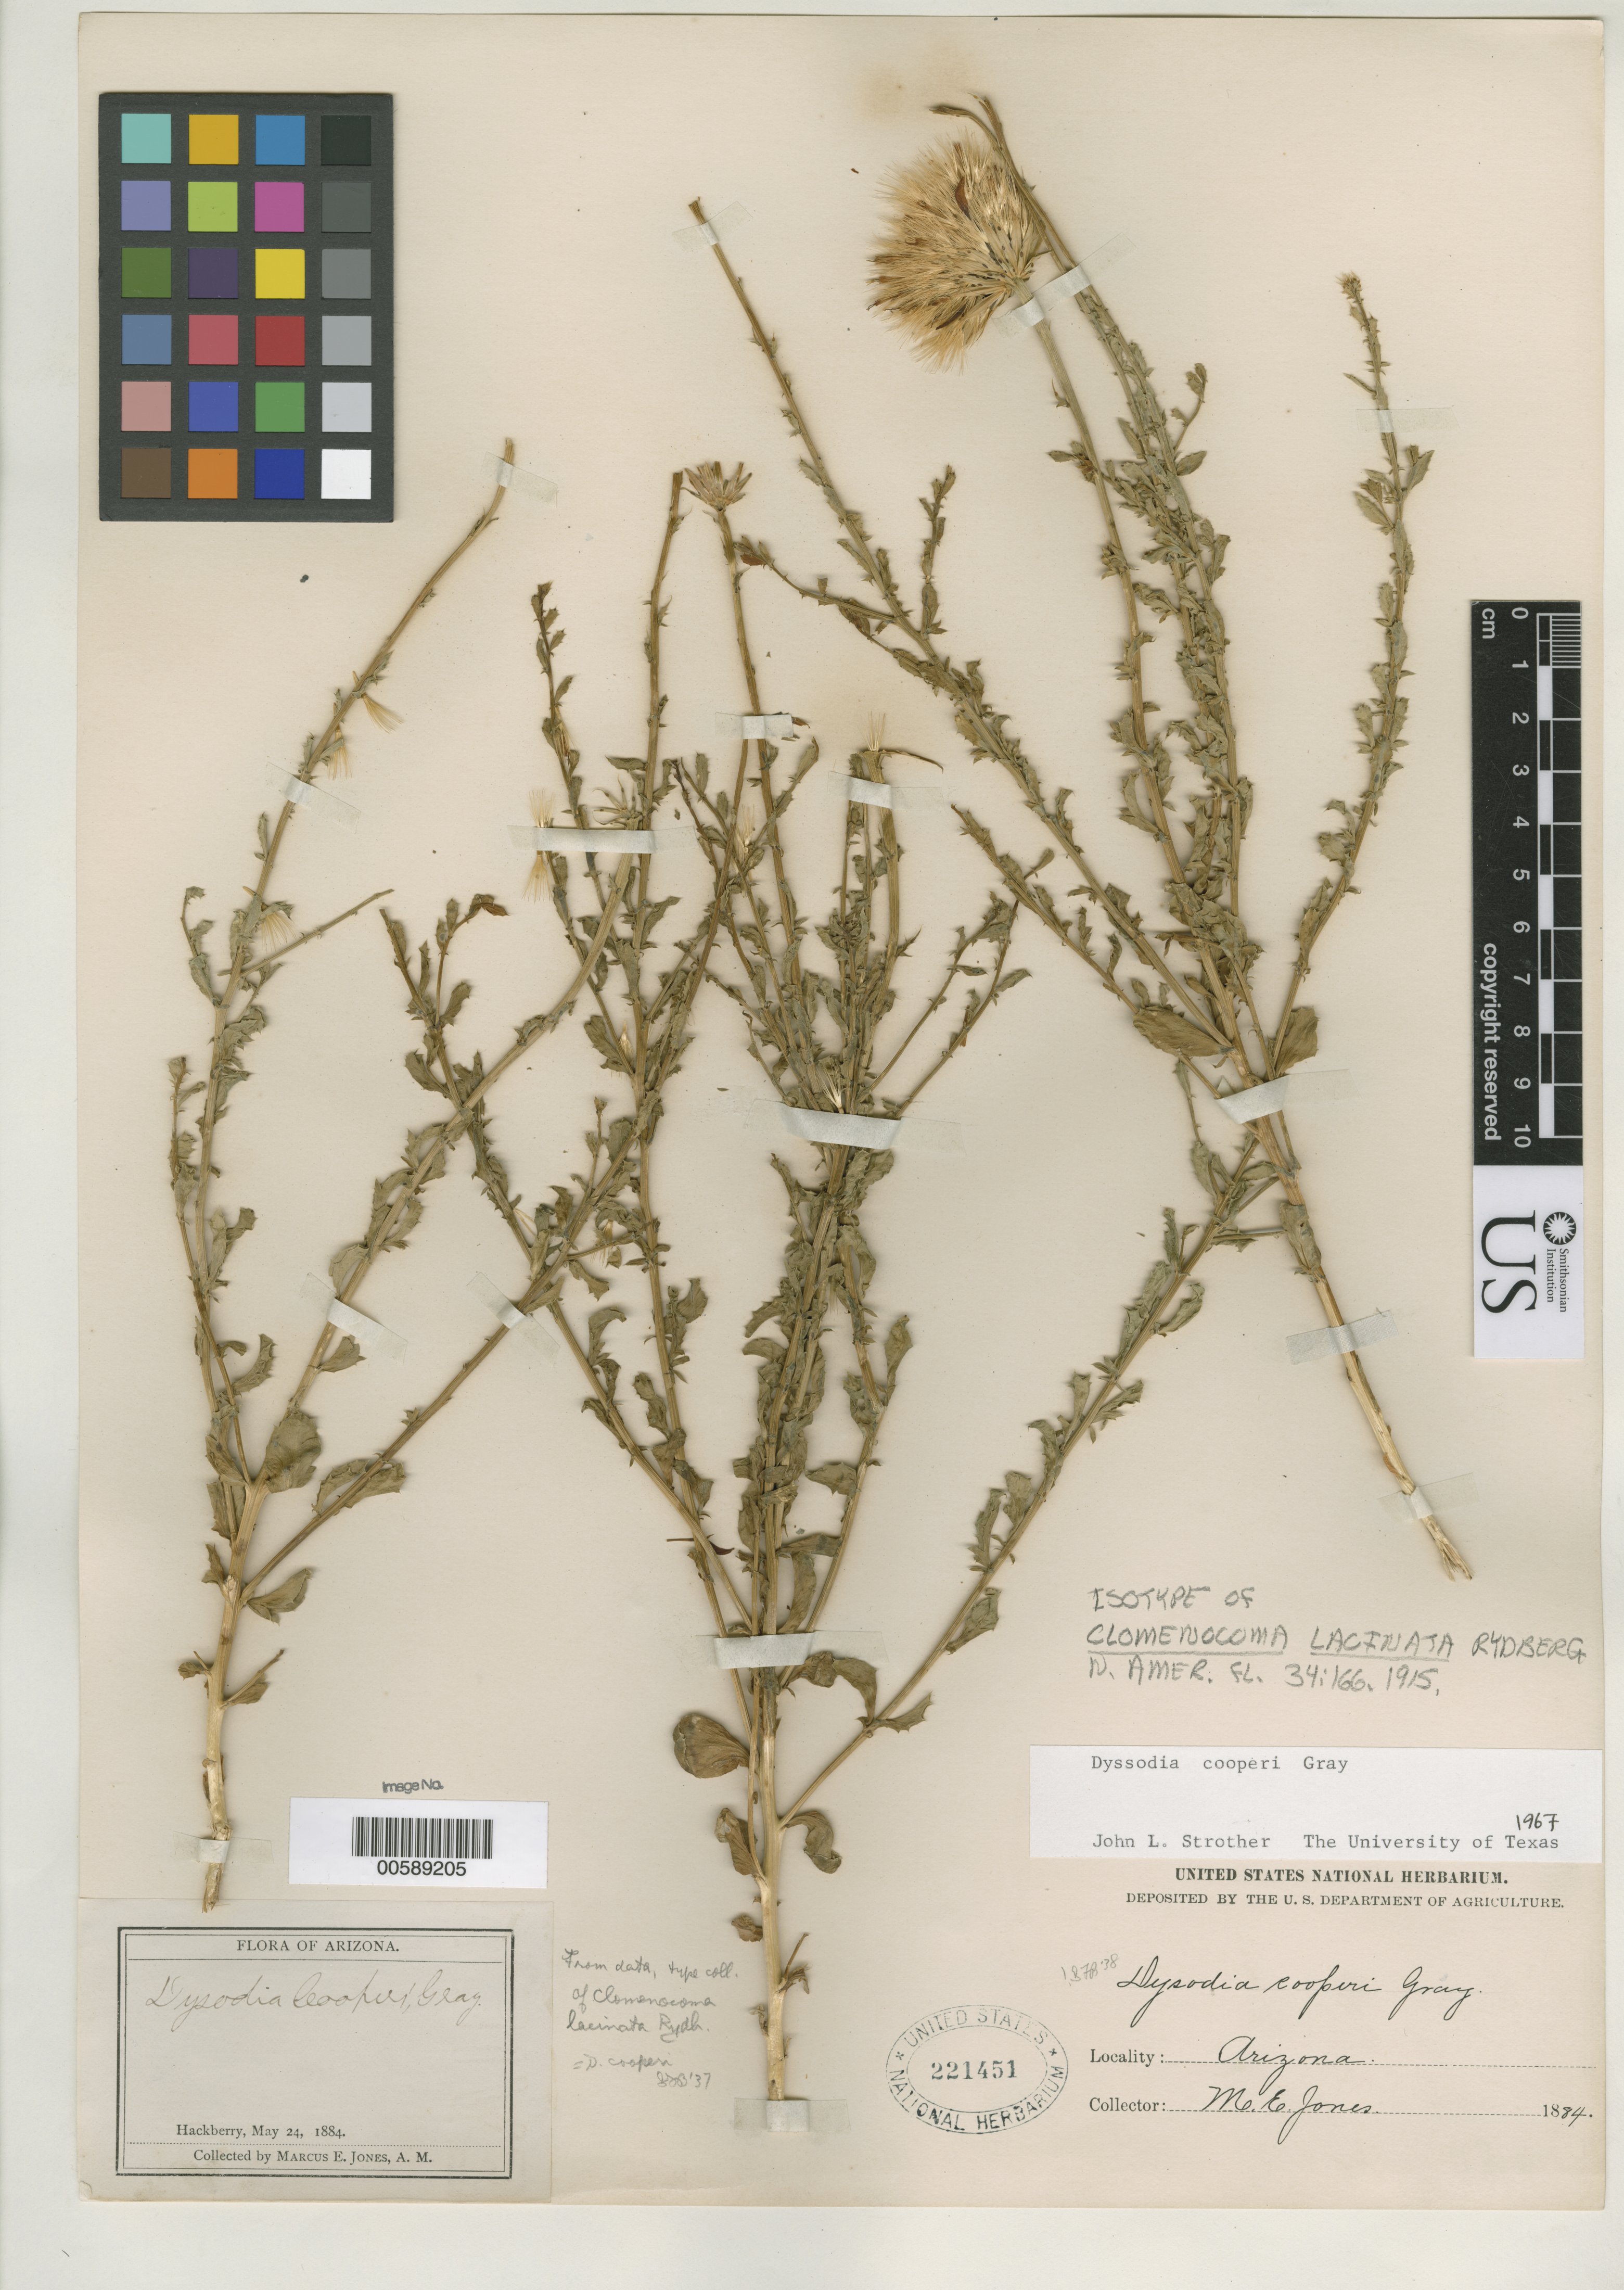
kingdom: Plantae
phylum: Tracheophyta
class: Magnoliopsida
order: Asterales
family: Asteraceae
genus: Clomenocoma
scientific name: Clomenocoma lacinata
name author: Rydb.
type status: Isotype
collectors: M. E. Jones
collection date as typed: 24 May 1884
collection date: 1884-05-24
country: United States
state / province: Arizona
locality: Hackberry.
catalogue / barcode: US 221451